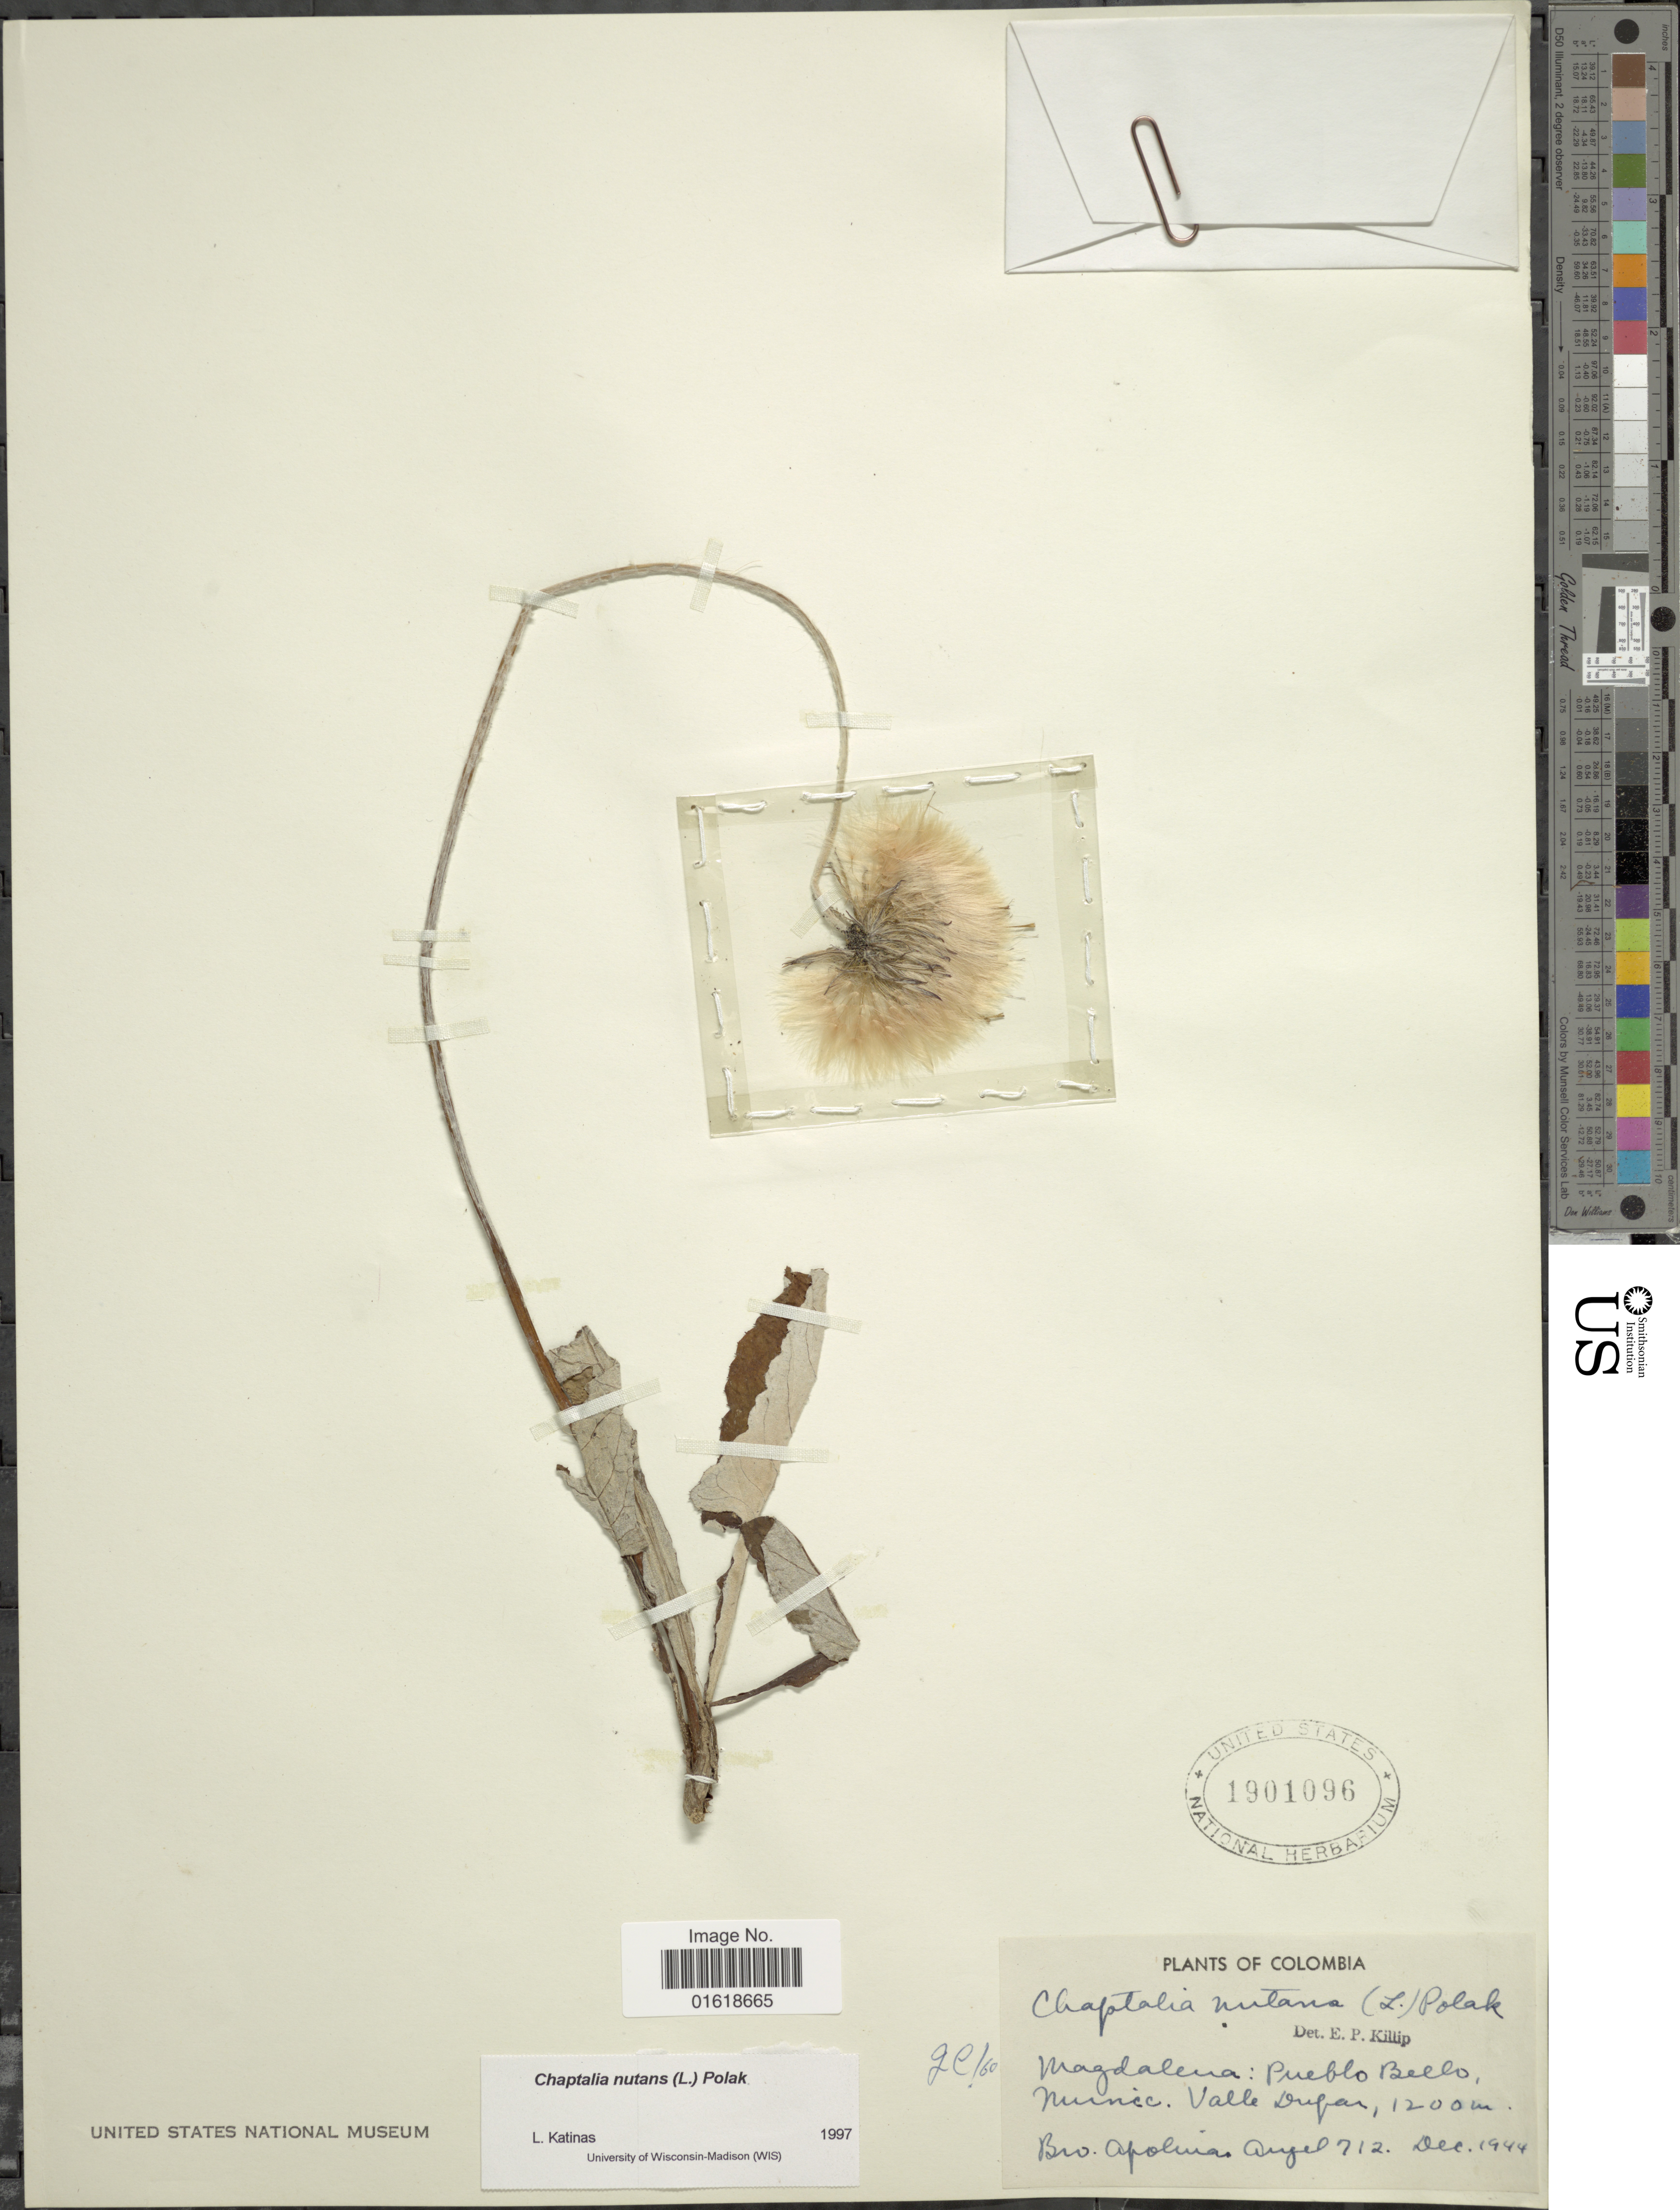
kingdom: Plantae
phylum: Tracheophyta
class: Magnoliopsida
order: Asterales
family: Asteraceae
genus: Chaptalia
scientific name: Chaptalia nutans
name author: (L.) Pol.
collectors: B. Apollinar Angel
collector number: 712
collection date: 1944-12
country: Colombia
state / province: Magdalena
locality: Magdalena: Pueblo Bello, Munic. Valle Dupar.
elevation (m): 1200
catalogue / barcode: US 1901096